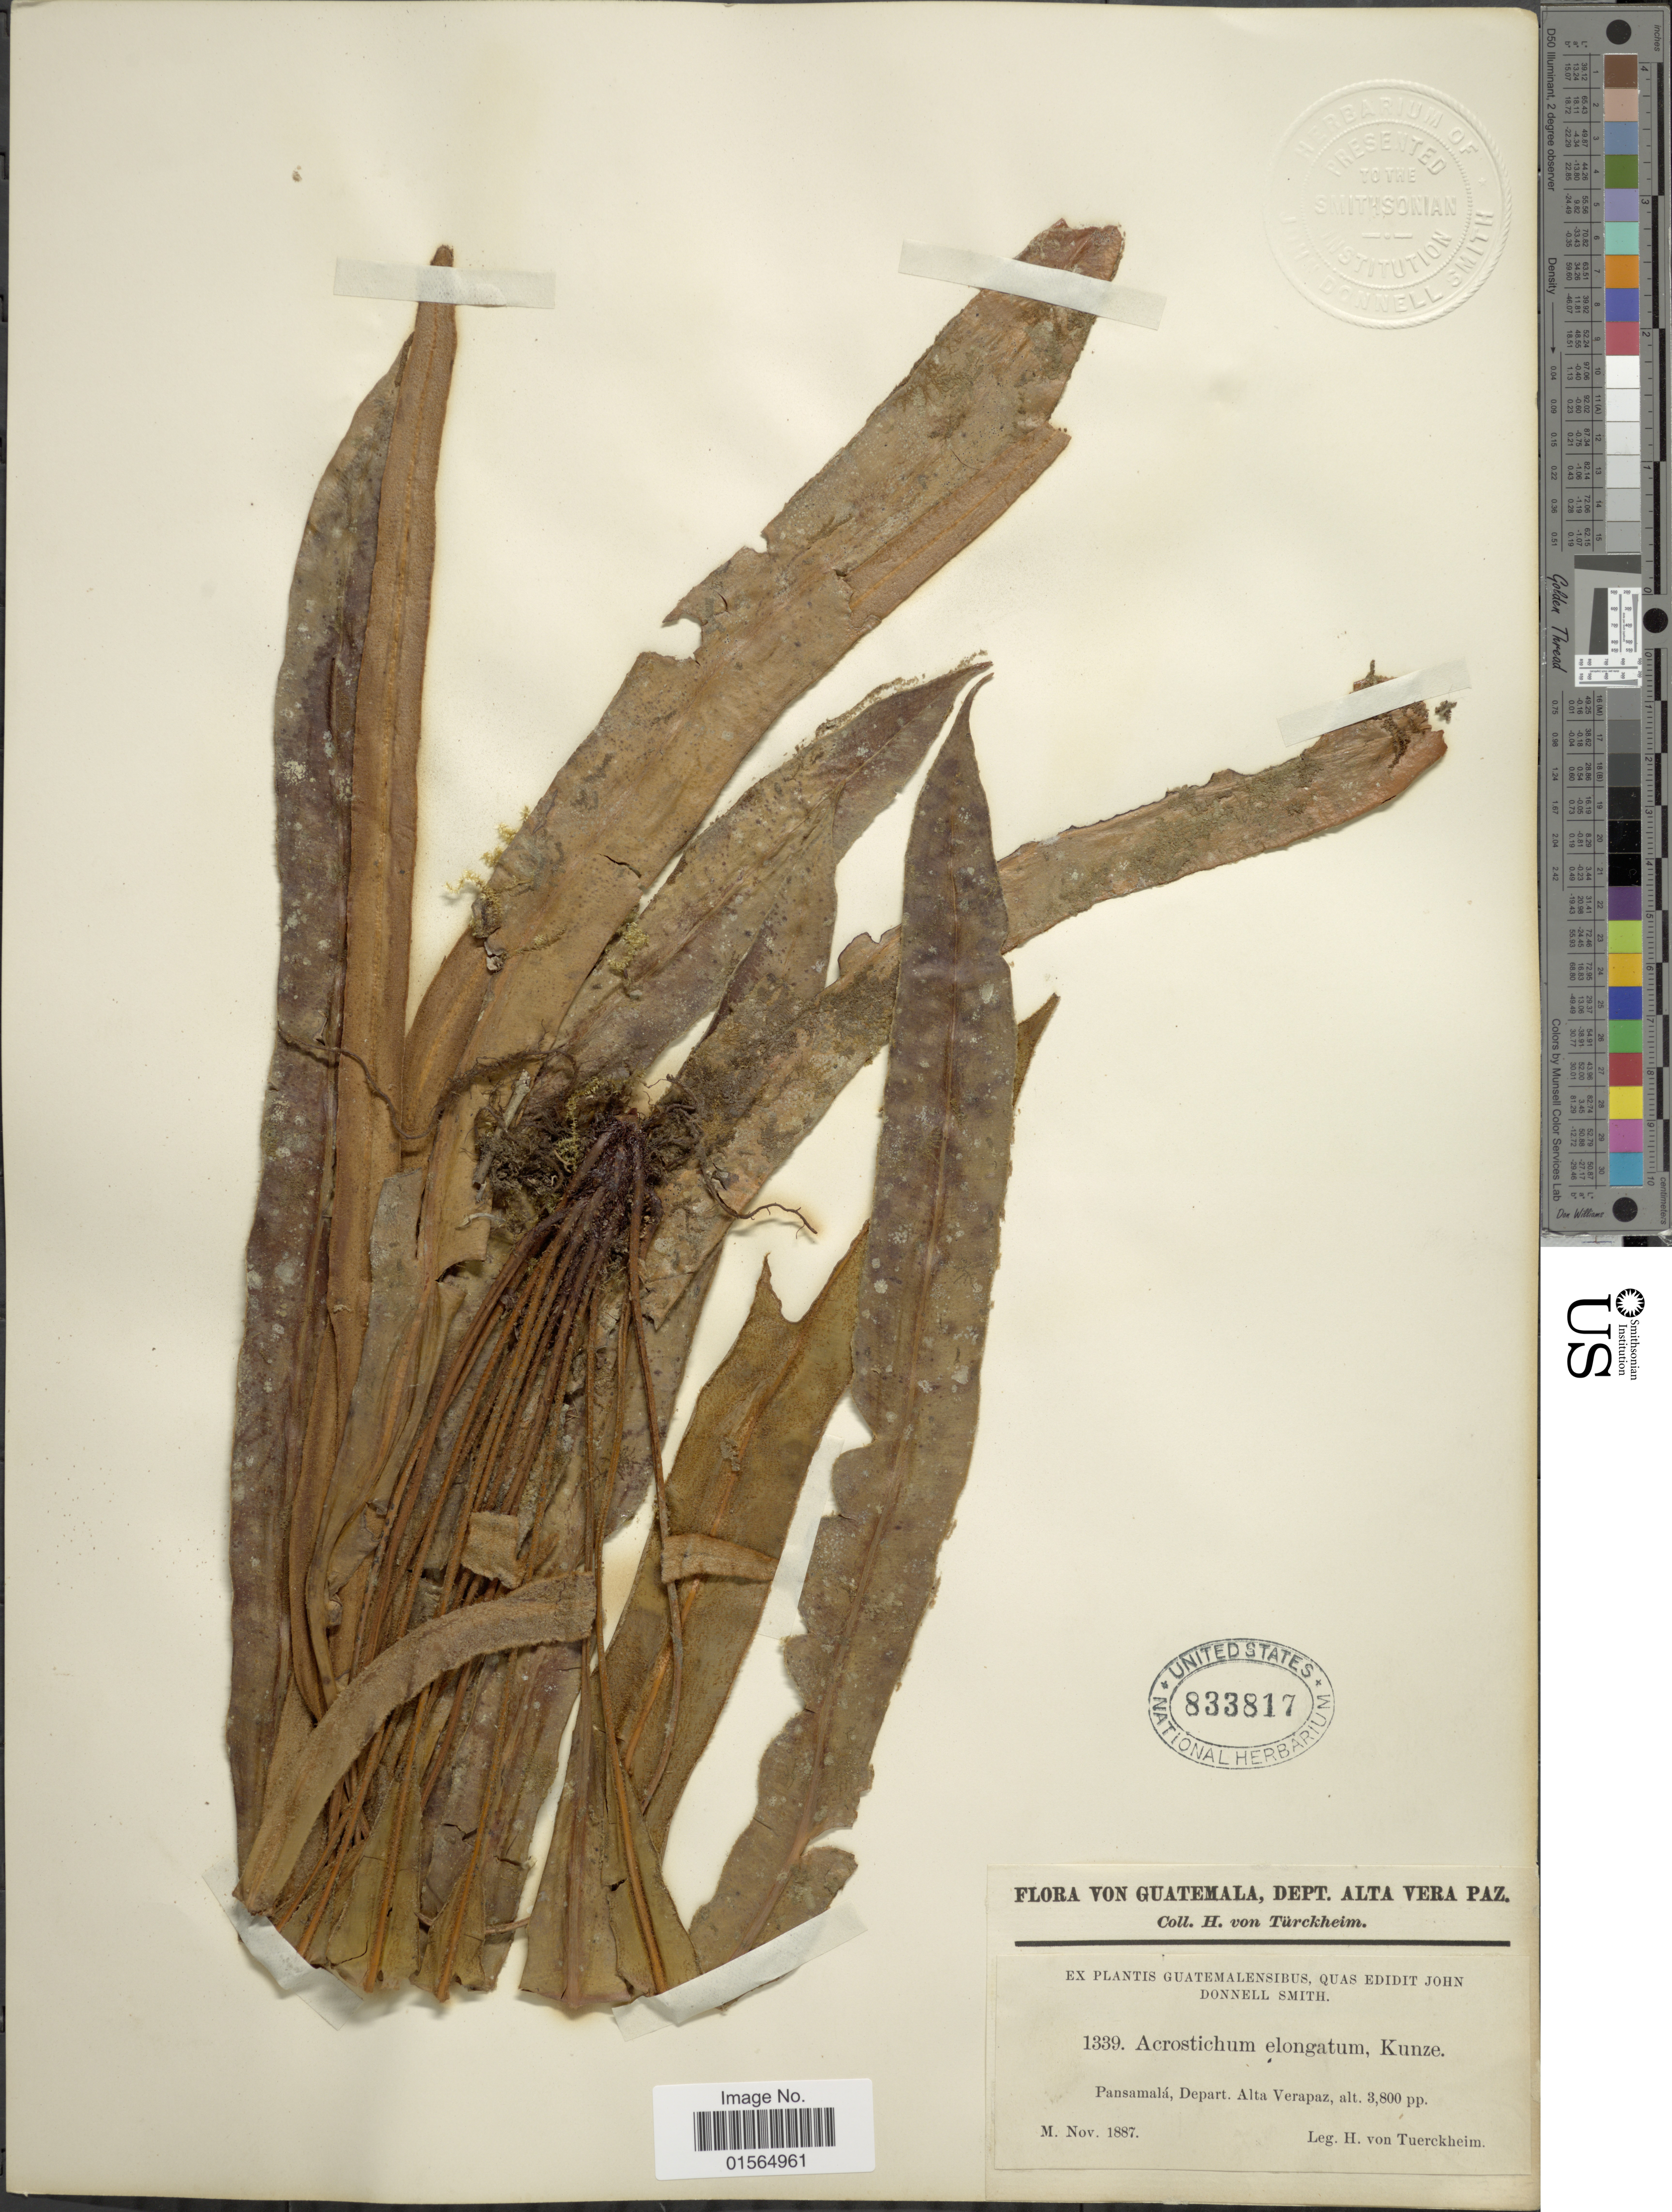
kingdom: Plantae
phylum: Tracheophyta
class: Polypodiopsida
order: Polypodiales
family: Dryopteridaceae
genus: Elaphoglossum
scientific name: Elaphoglossum rubescens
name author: Kuhn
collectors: H. von Türckheim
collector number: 1339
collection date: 1887-11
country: Guatemala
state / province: Alta Verapaz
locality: Pansamala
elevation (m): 1158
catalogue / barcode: US 833817